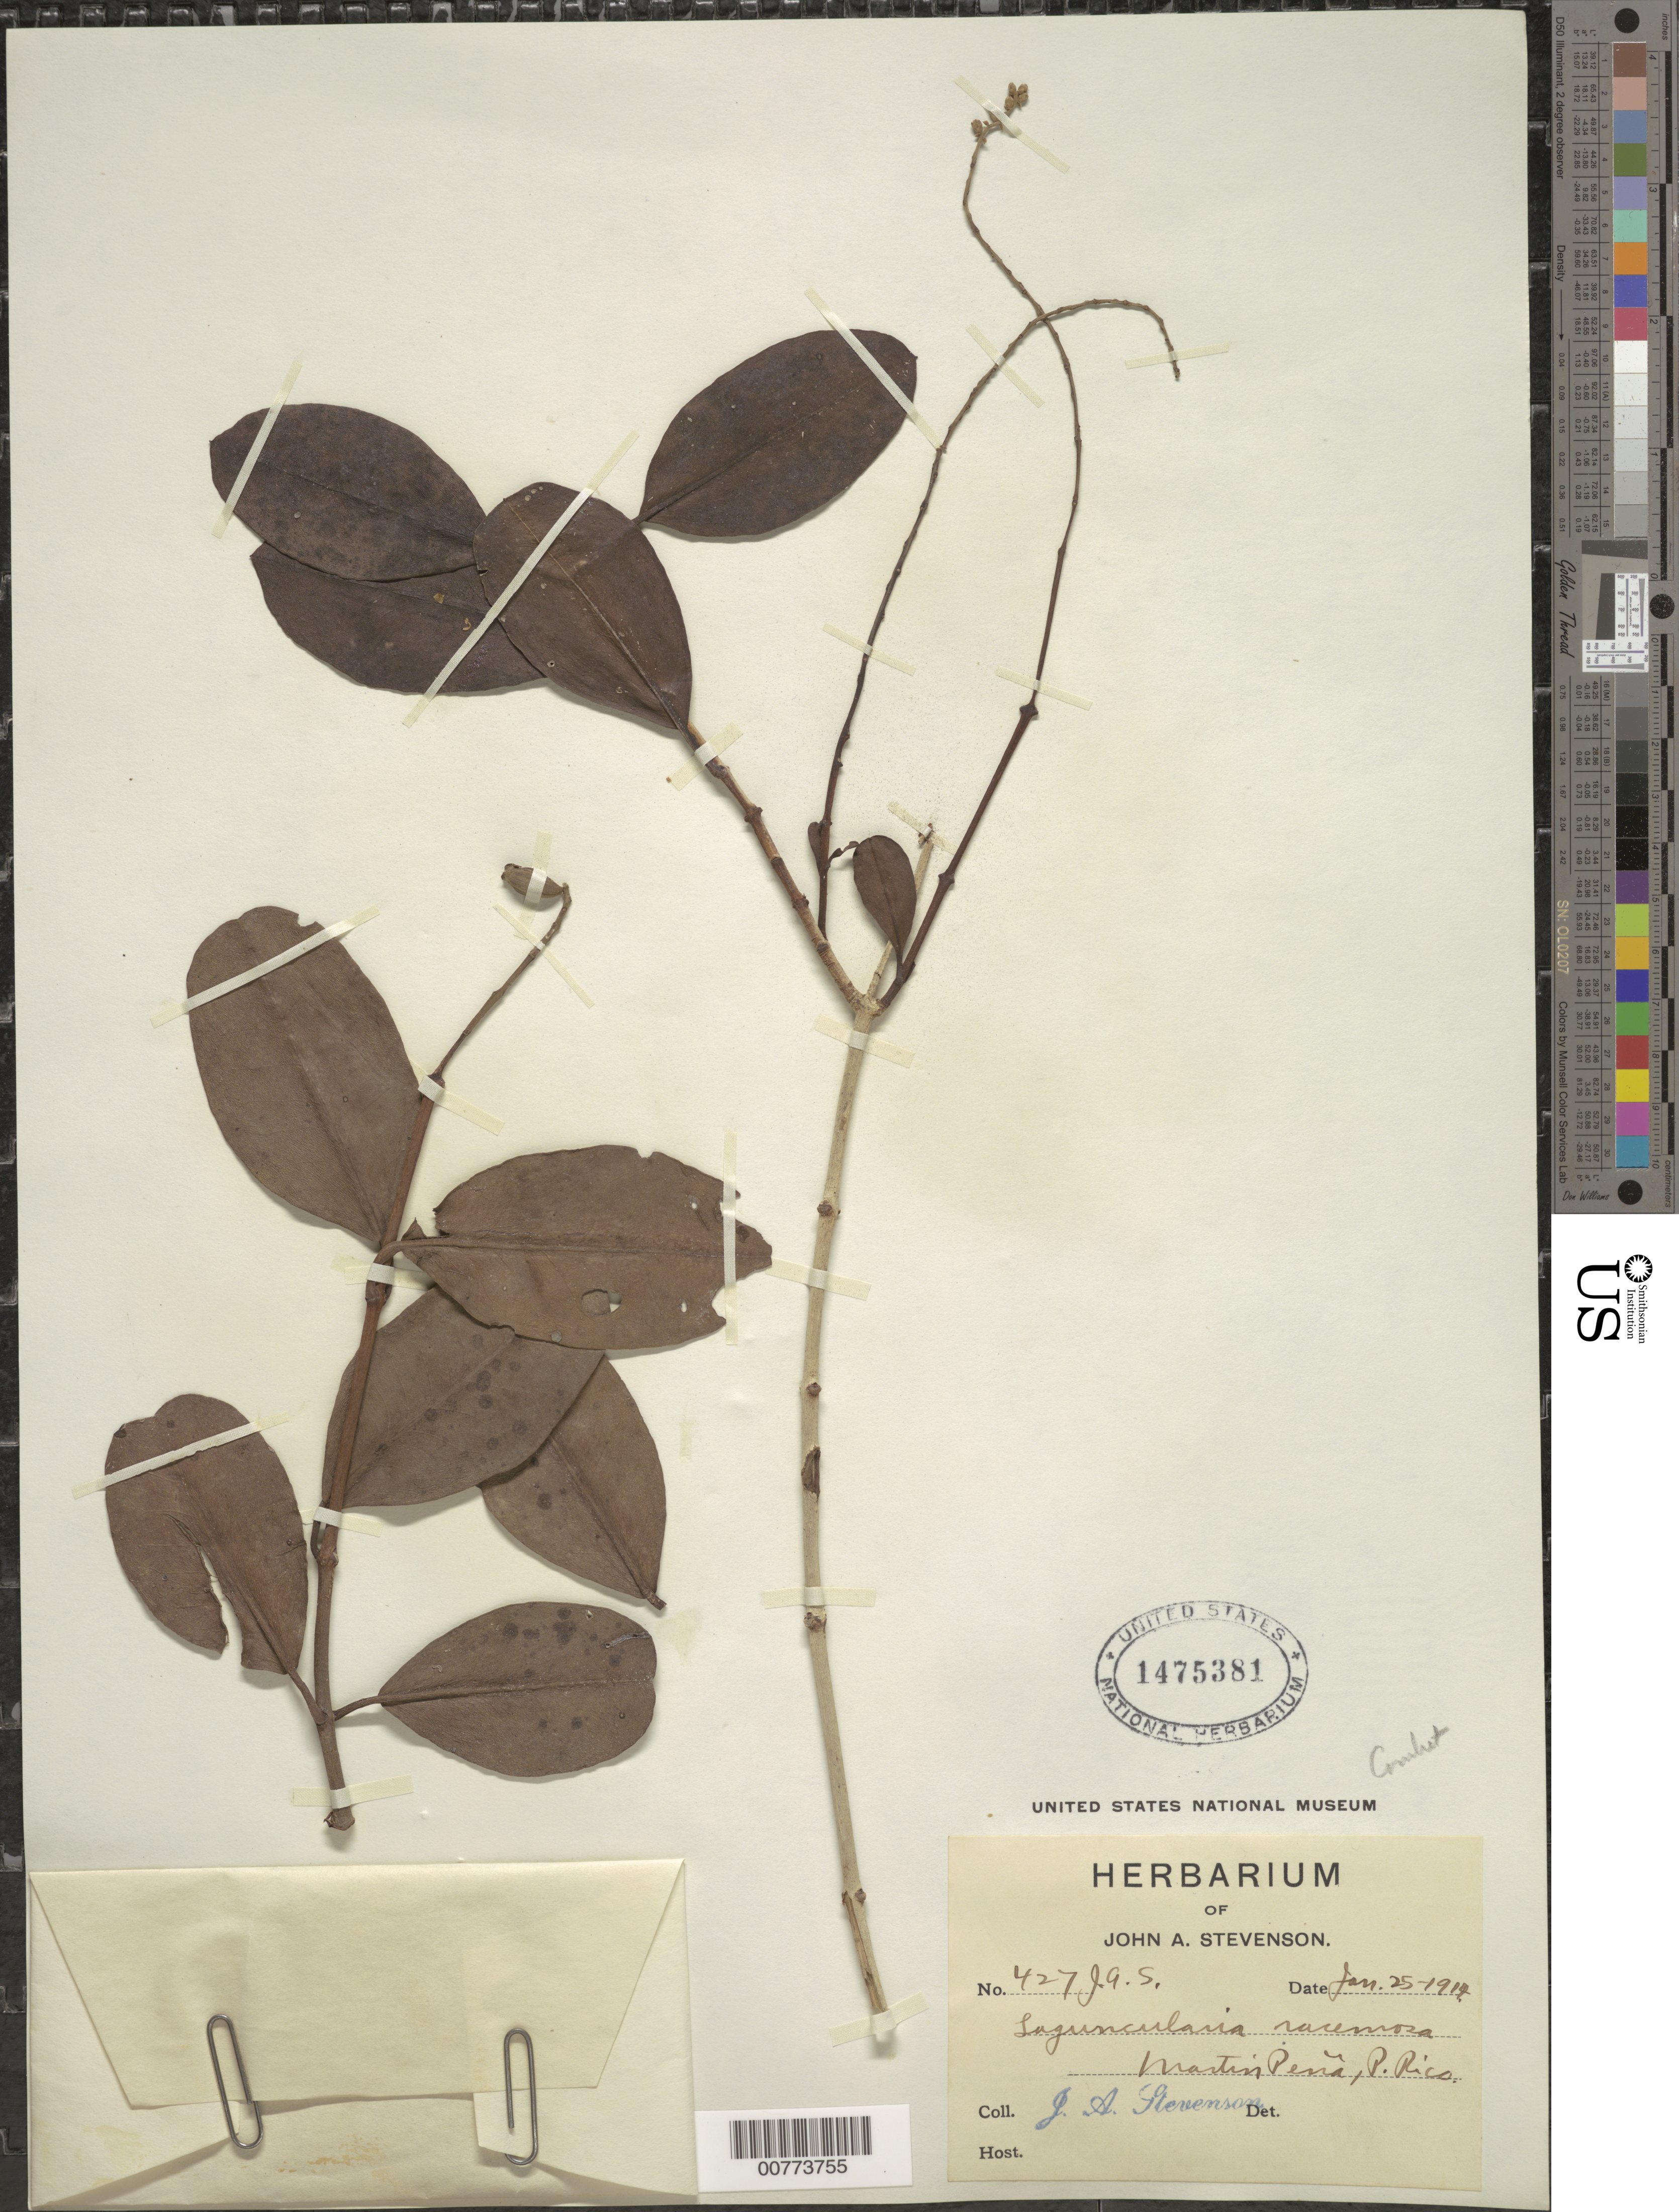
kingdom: Plantae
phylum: Tracheophyta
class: Magnoliopsida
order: Myrtales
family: Combretaceae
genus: Laguncularia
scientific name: Laguncularia racemosa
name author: (L.) C.F. Gaertn.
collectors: J. Stevenson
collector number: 427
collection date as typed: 25 Jan 1914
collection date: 1914-01-25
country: Puerto Rico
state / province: San Juan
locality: Martín Peña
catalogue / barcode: US 1475381